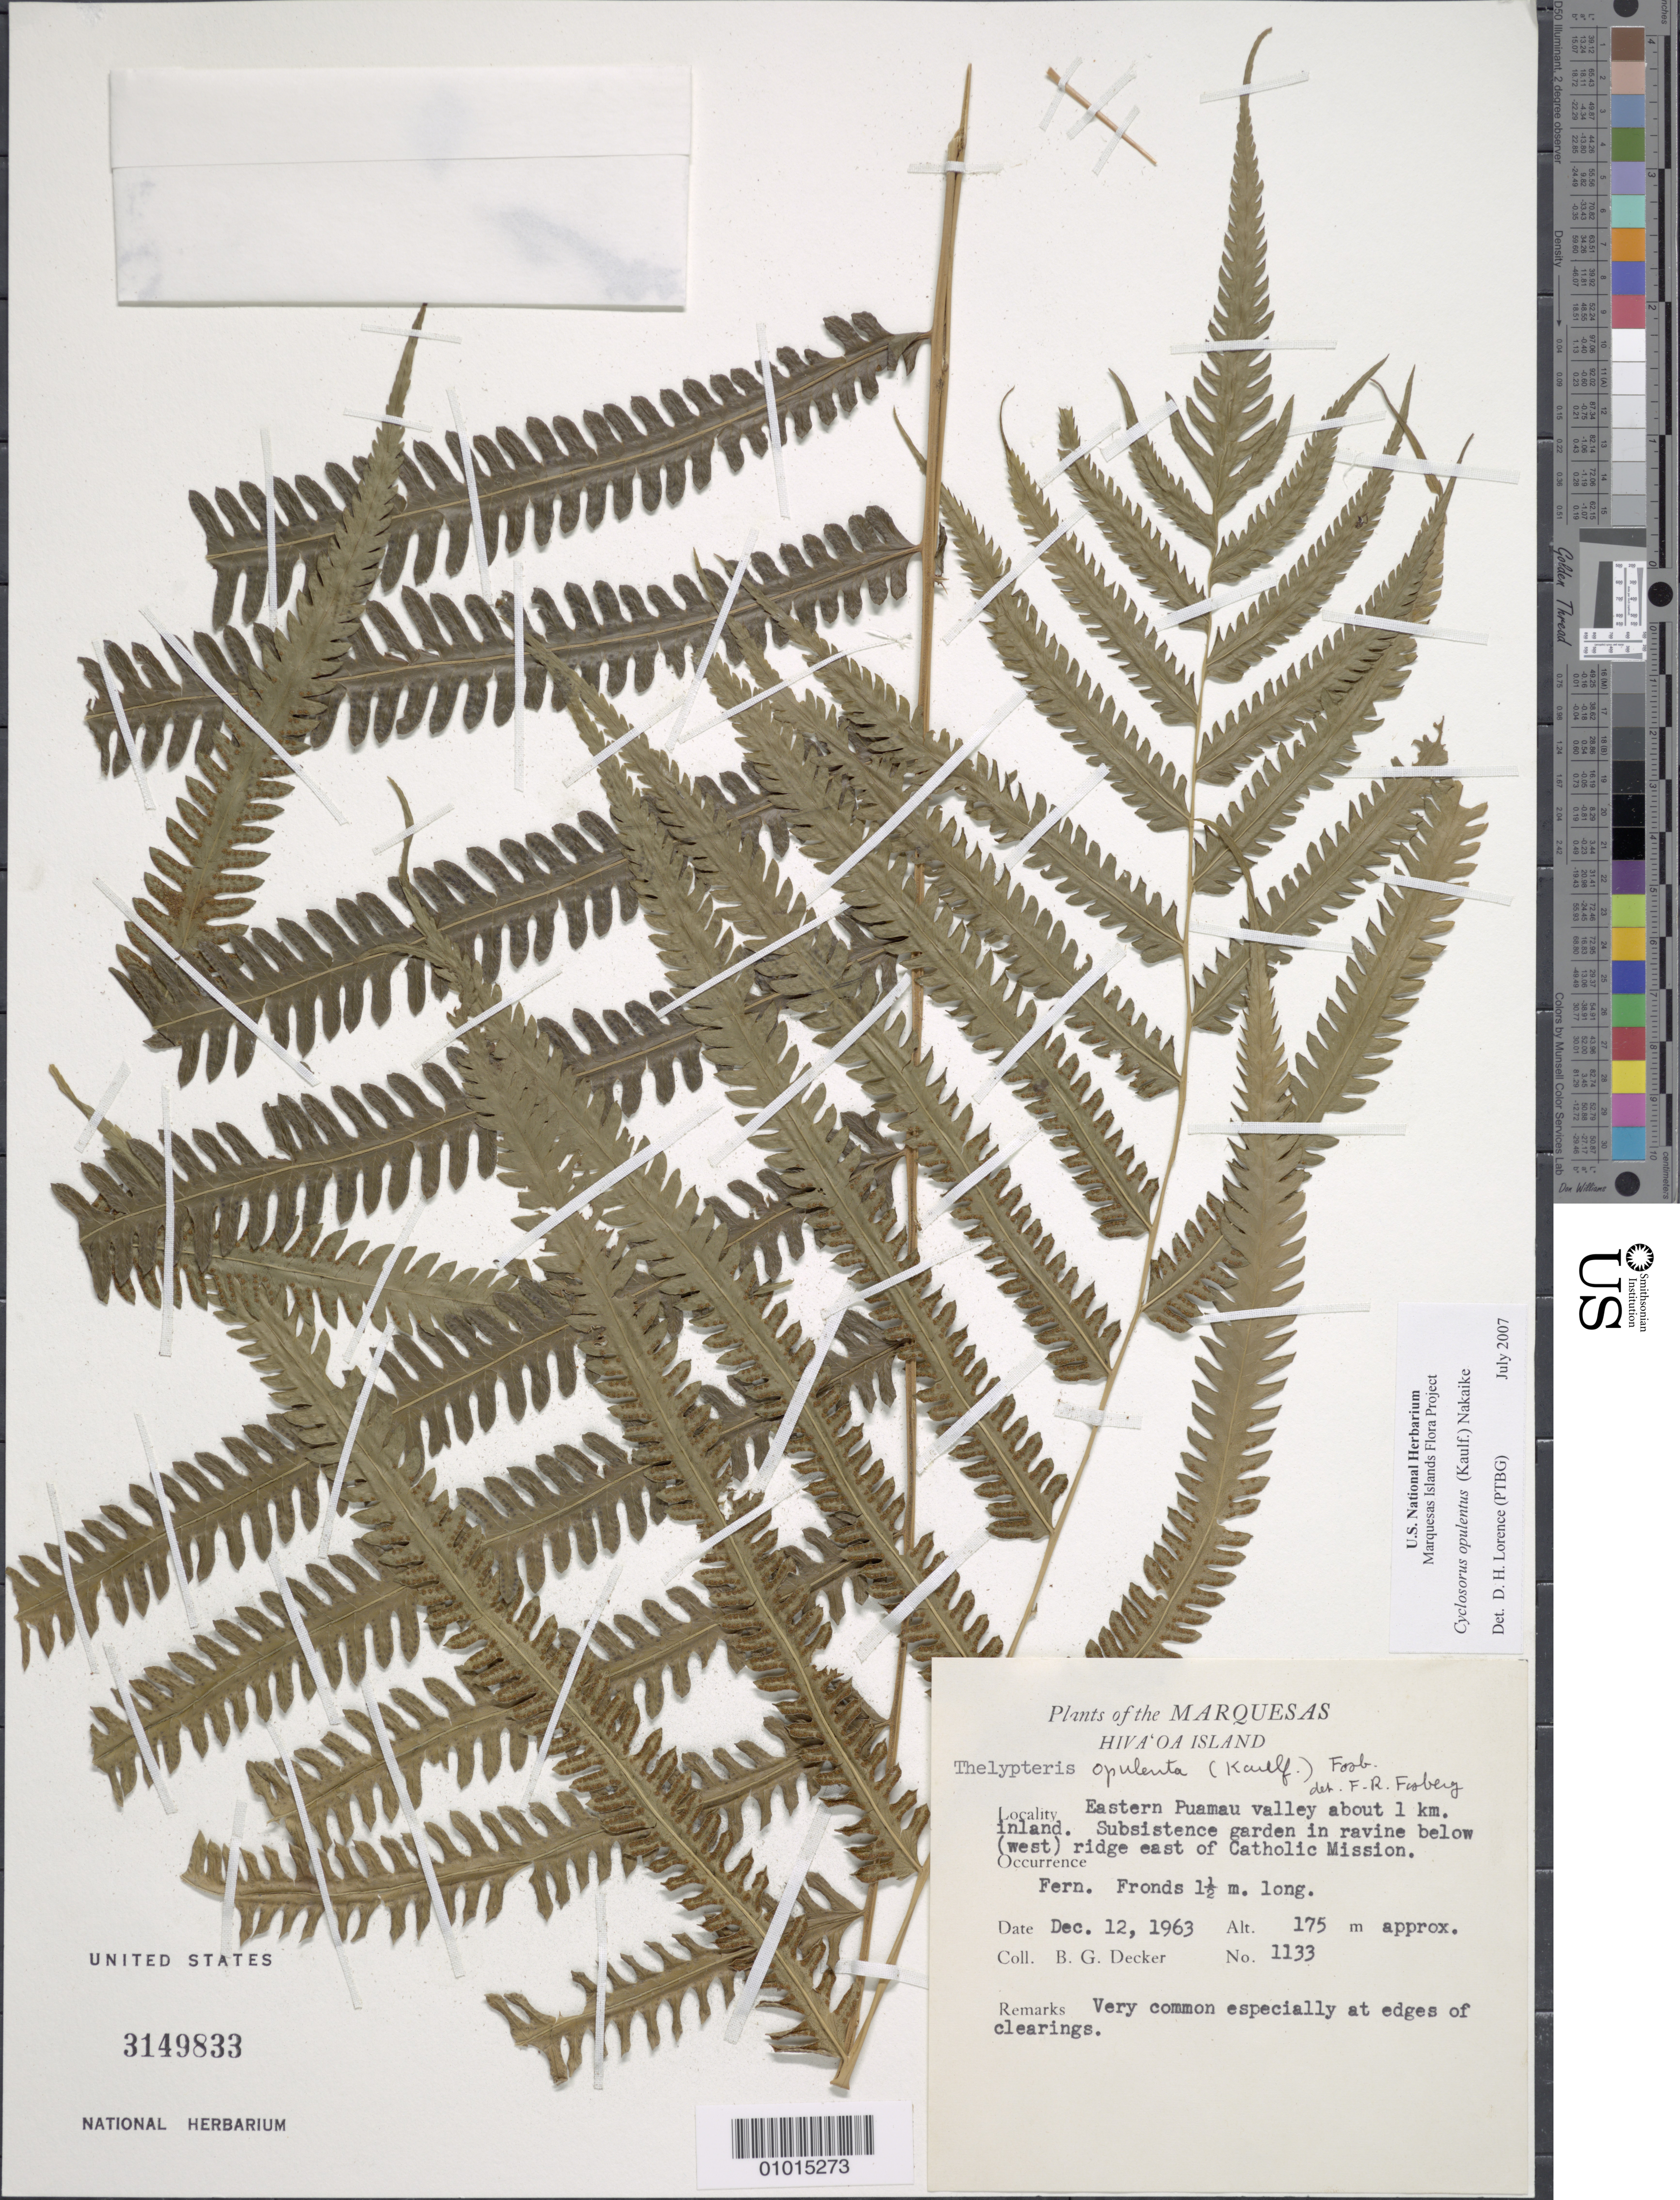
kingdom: Plantae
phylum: Tracheophyta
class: Polypodiopsida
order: Polypodiales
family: Thelypteridaceae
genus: Amphineuron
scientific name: Amphineuron opulentum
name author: (Kaulf.) Holttum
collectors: B. G. Decker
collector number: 1133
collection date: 1963-12-12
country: French Polynesia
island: Hiva Oa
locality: Eastern Puamau valley, about 1 km inland.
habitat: Subsistence garden in ravine below (west) ridge east of Catholic Mission; very common especially at edges of clearings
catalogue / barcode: US 3149833